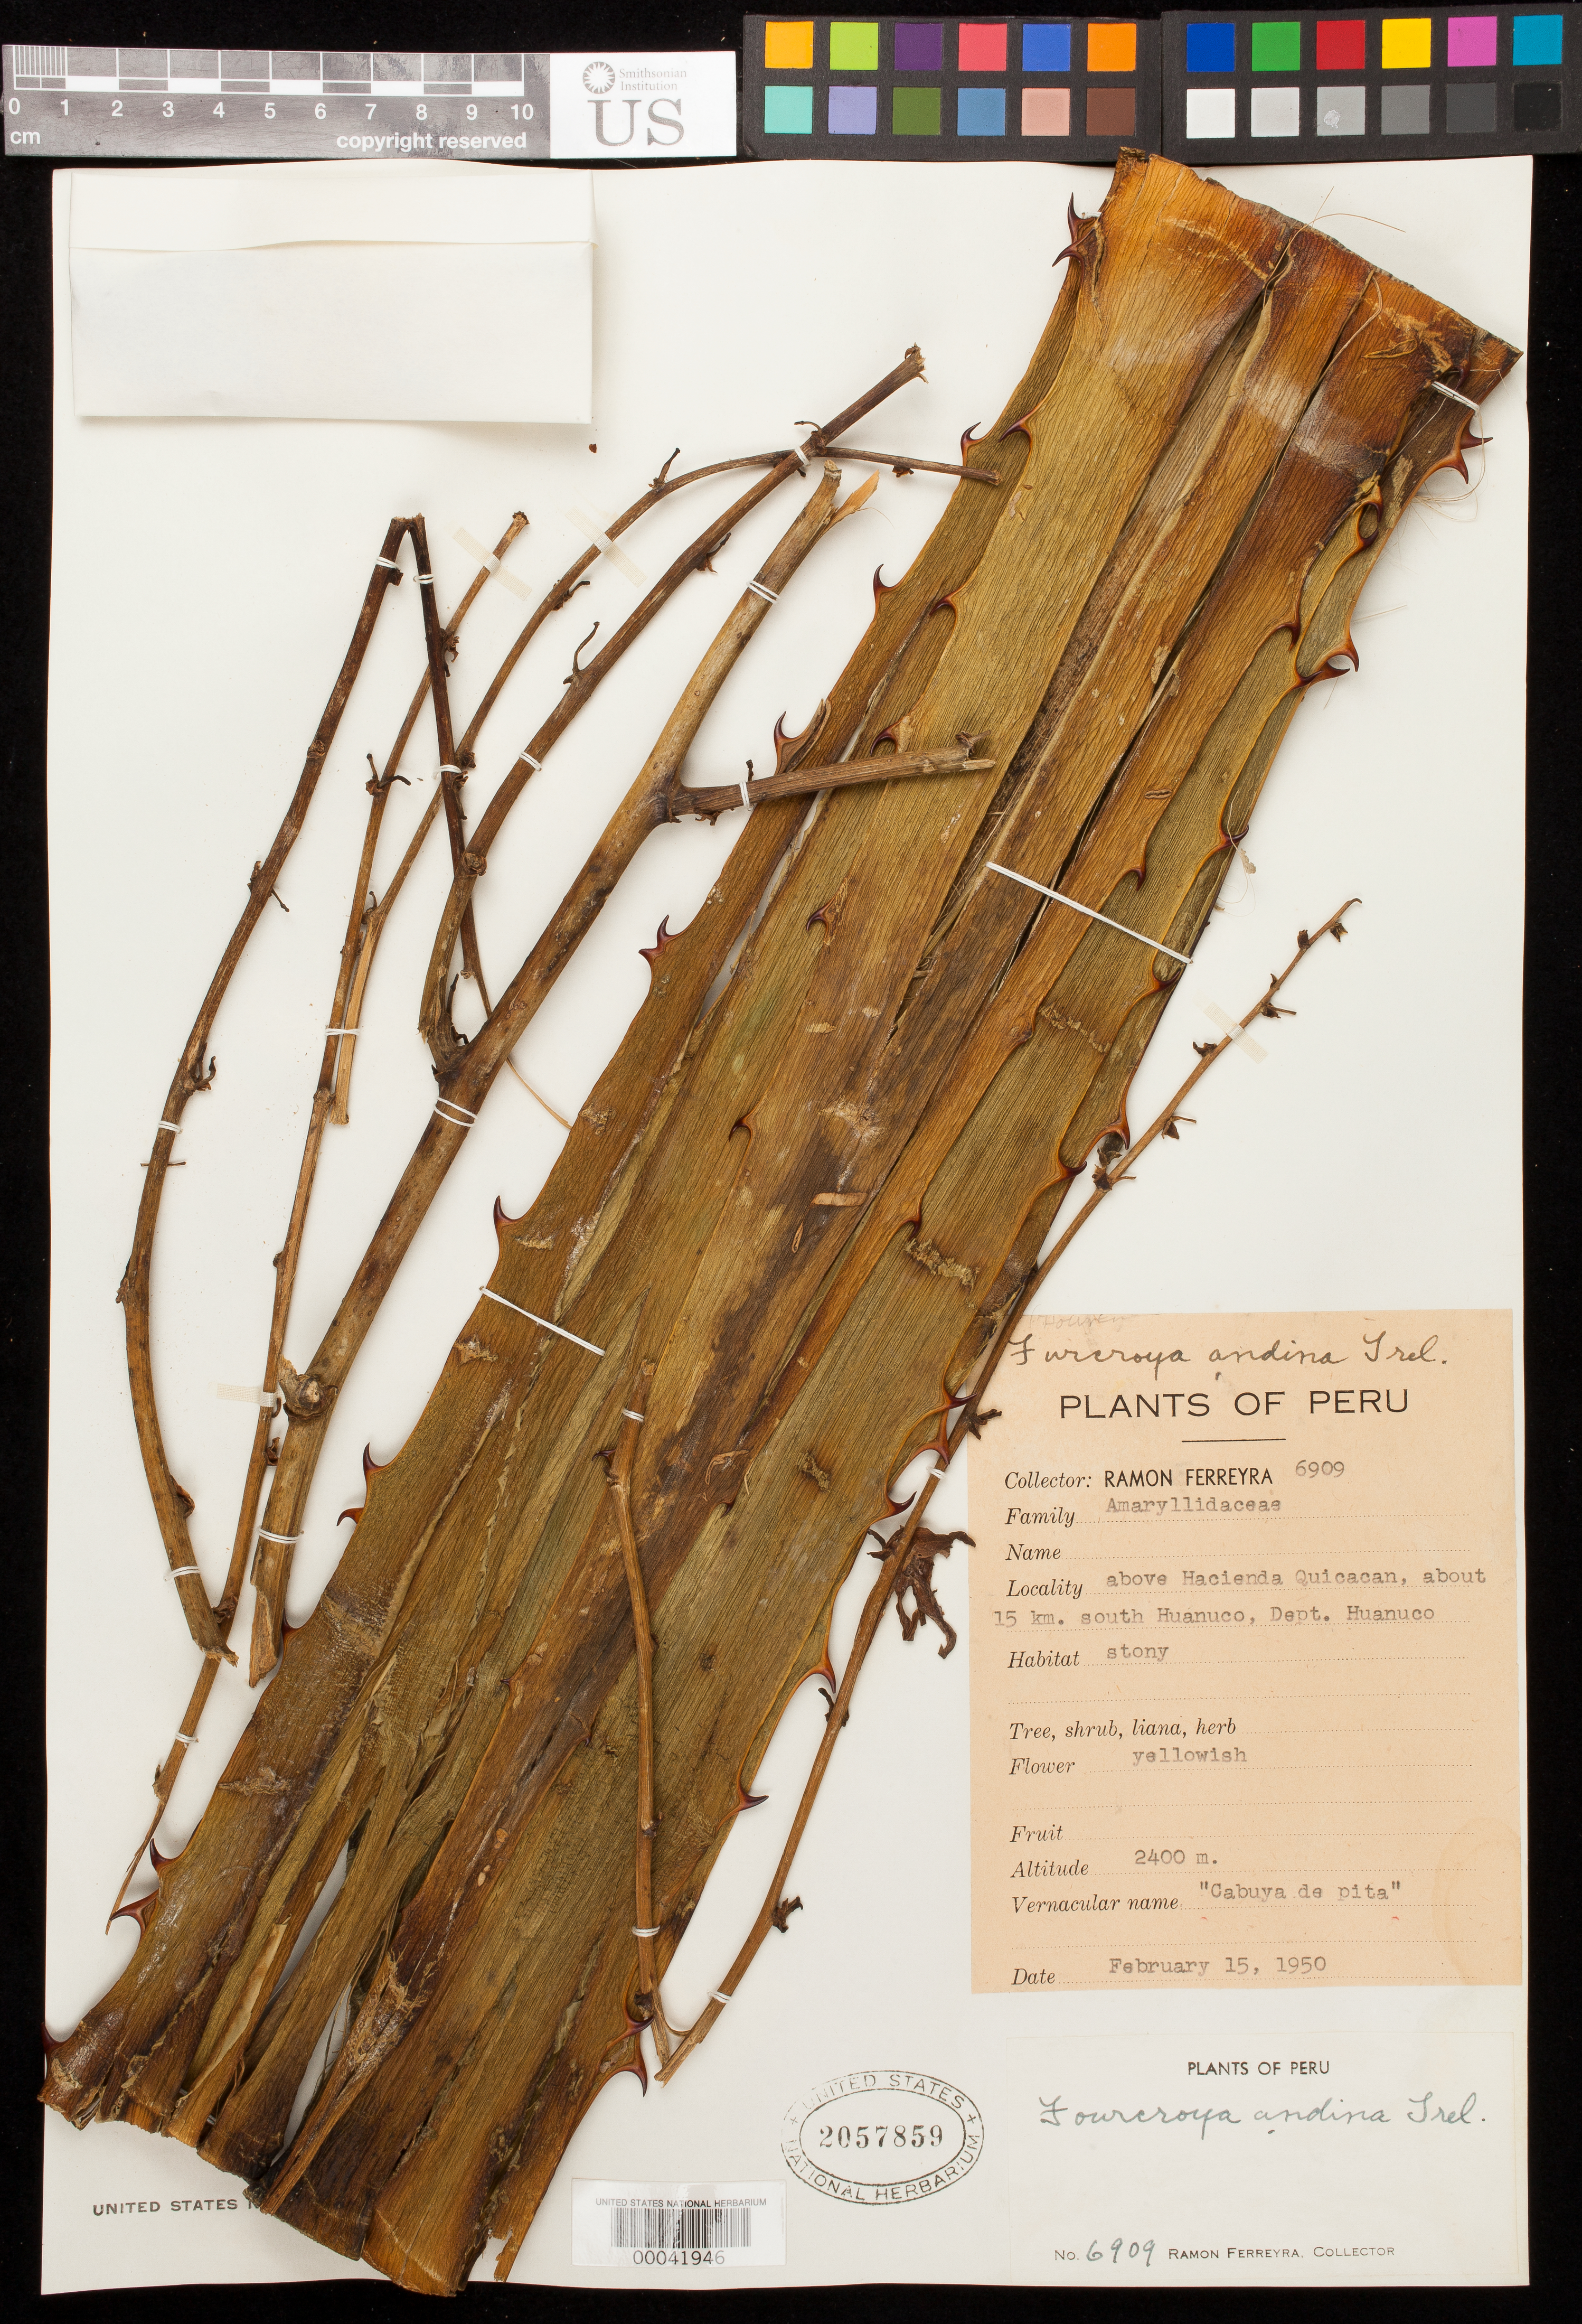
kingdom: Plantae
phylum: Tracheophyta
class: Liliopsida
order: Asparagales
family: Asparagaceae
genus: Furcraea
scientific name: Furcraea andina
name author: Trel.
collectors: R. A. Ferreyra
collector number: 6909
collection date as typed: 15 Feb 1950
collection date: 1950-02-15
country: Peru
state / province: Huánuco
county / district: Huánuco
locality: about 15 km S, above Hacienda Quicacan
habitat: Stony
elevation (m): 2400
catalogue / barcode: US 2057859